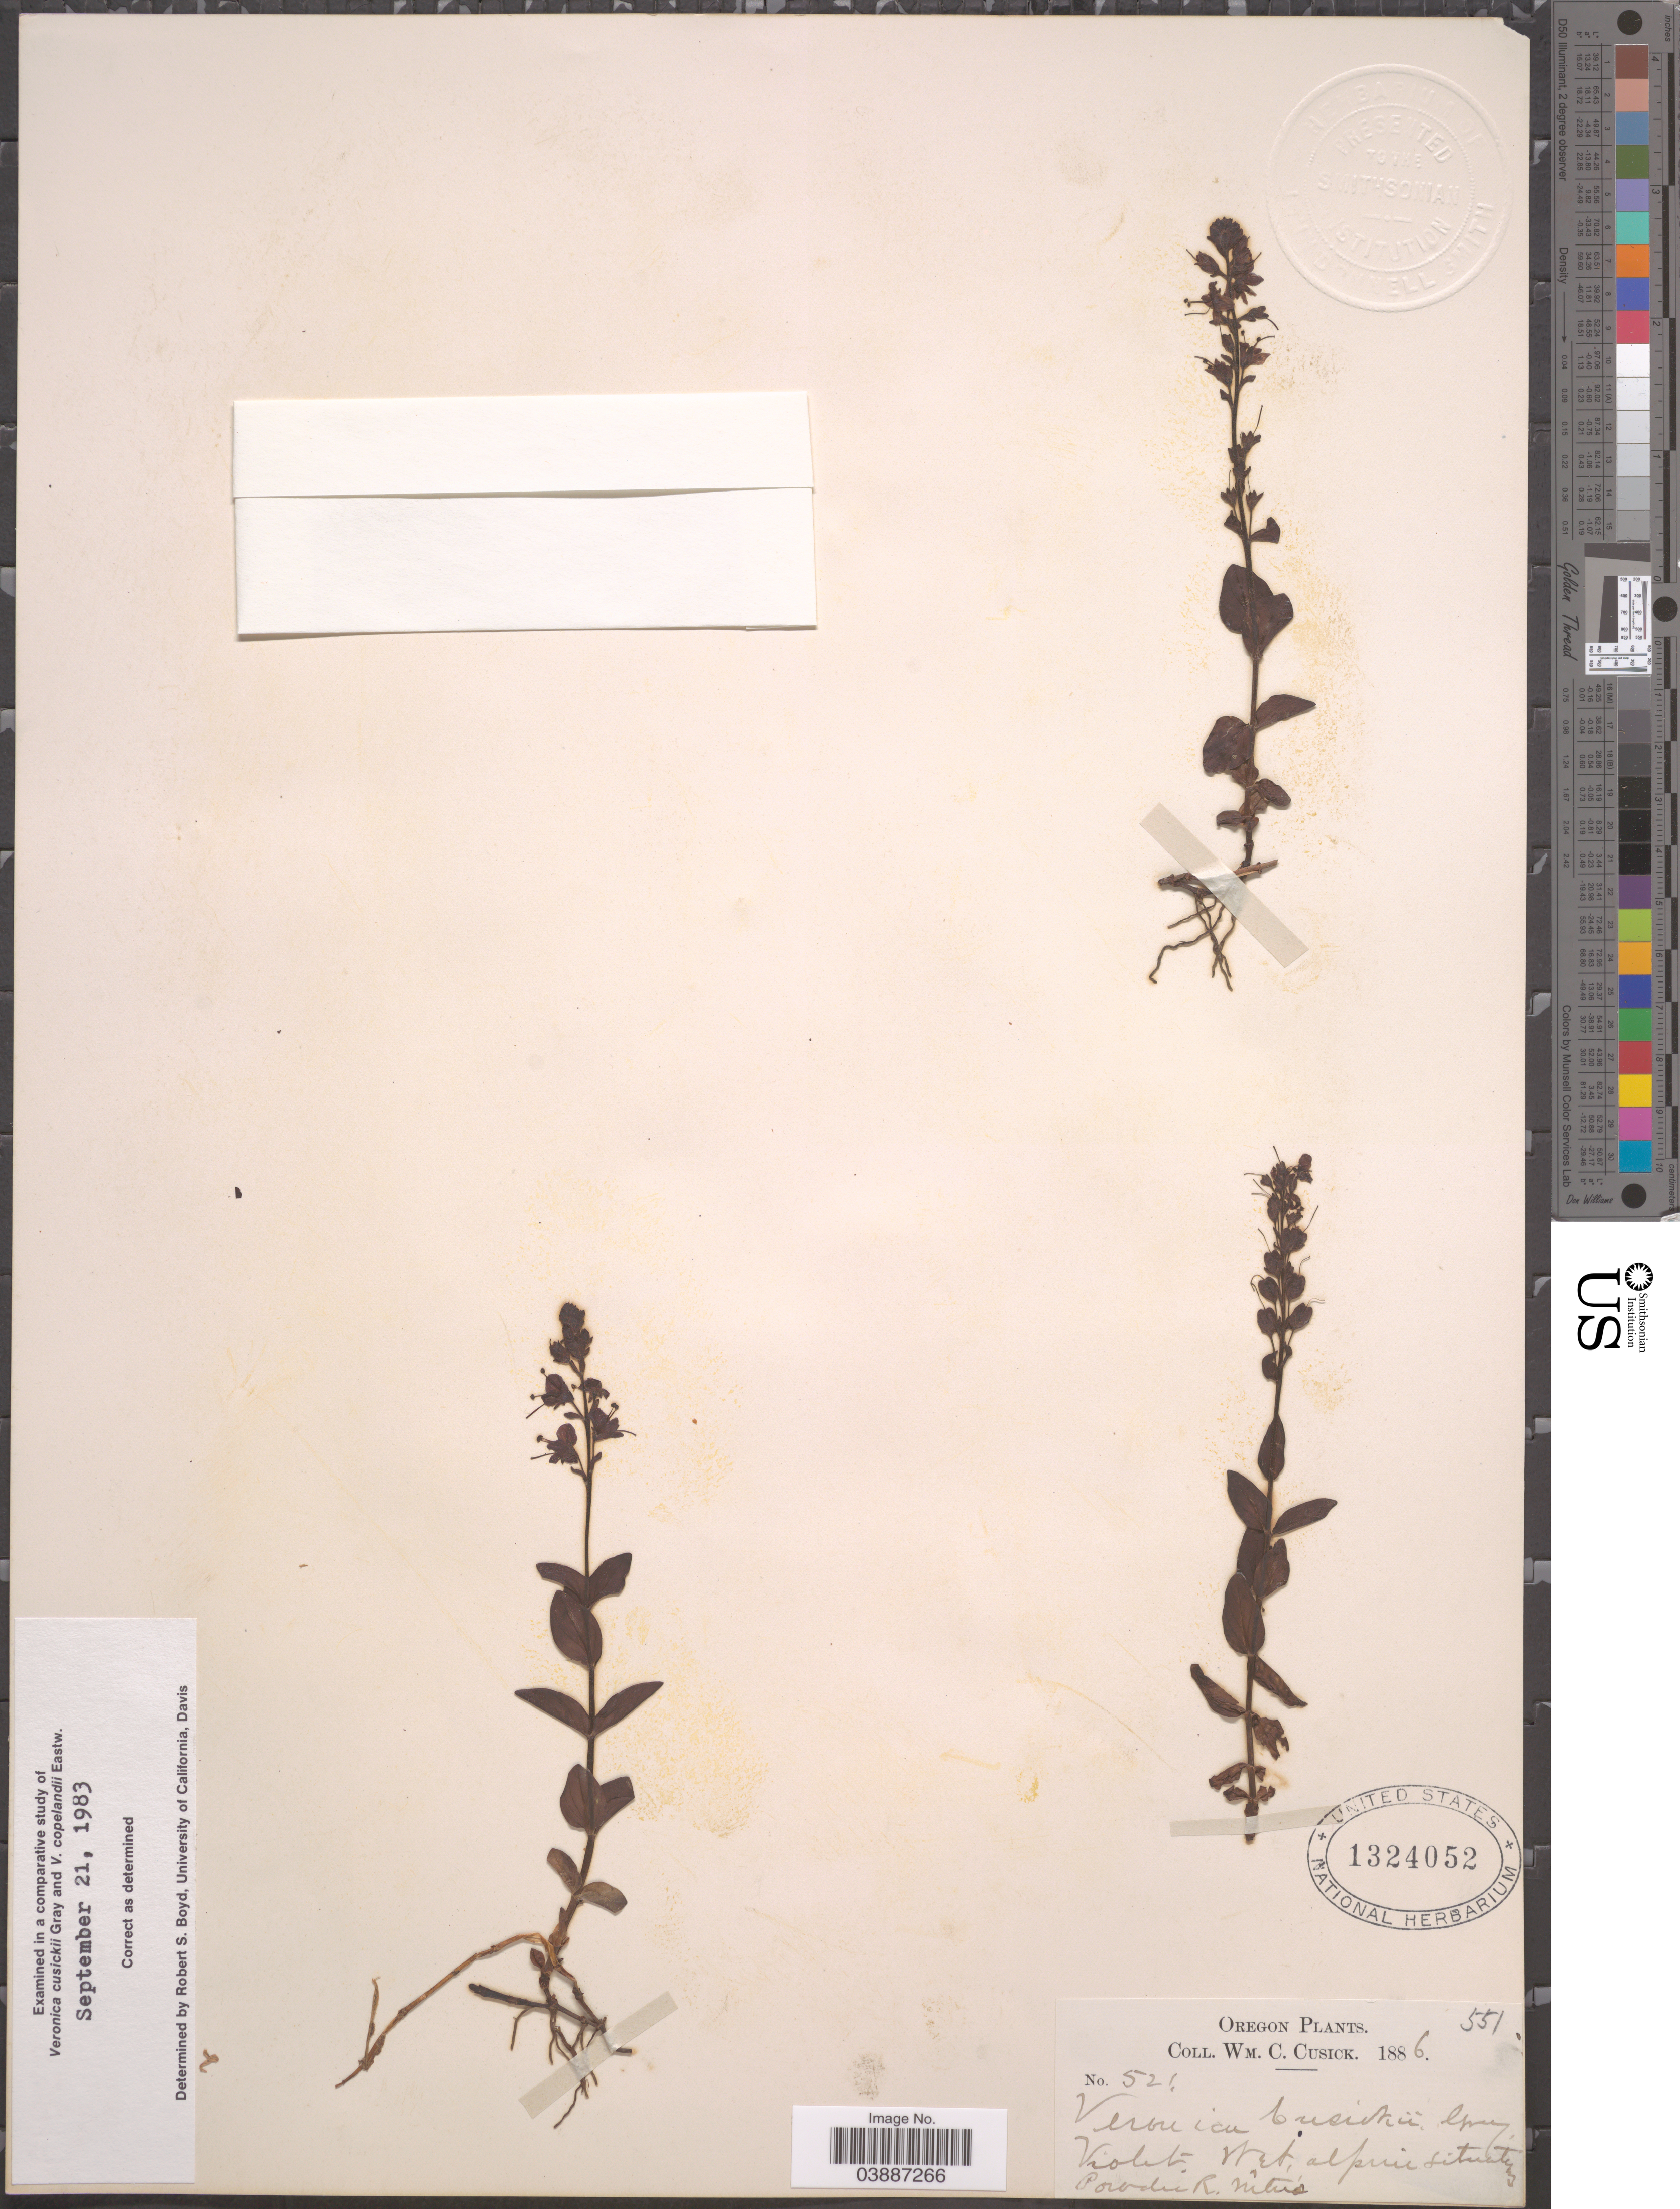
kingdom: Plantae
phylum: Tracheophyta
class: Magnoliopsida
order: Lamiales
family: Plantaginaceae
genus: Veronica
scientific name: Veronica cusickii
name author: A. Gray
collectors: W. C. Cusick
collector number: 521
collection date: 1886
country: United States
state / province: Oregon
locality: Powder R. Mtns.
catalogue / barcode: US 1324052